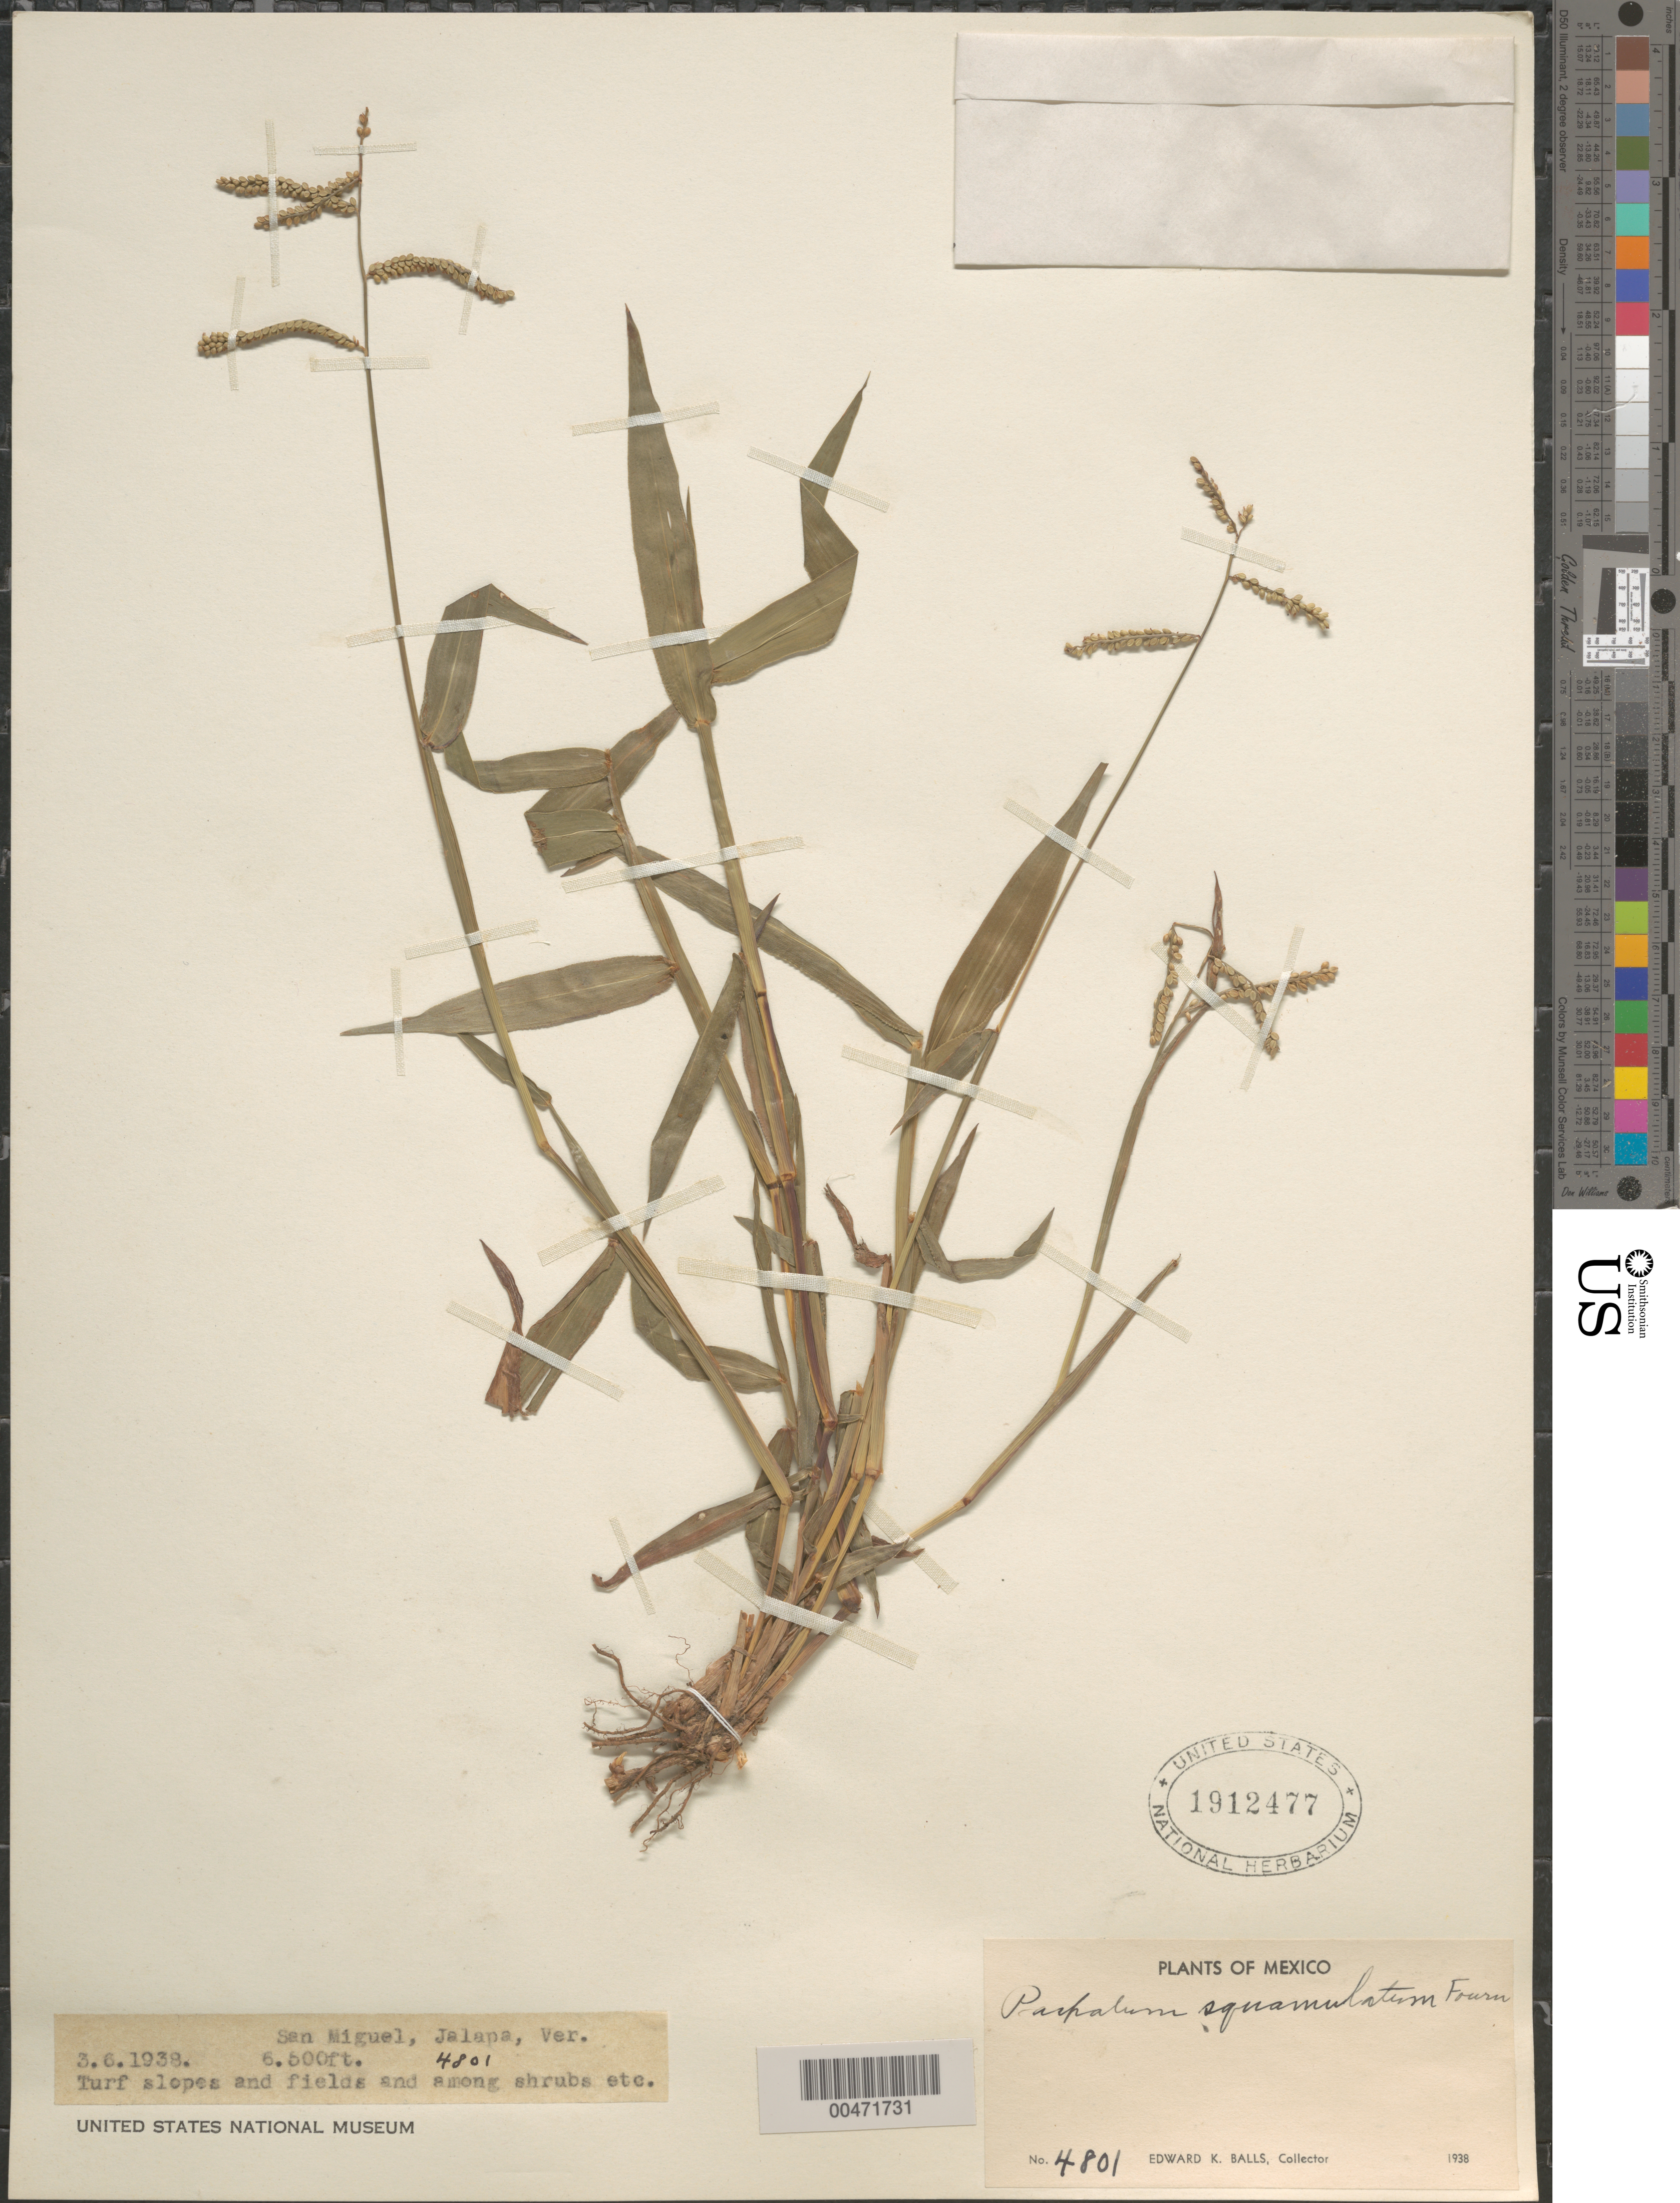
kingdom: Plantae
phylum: Tracheophyta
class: Liliopsida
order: Poales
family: Poaceae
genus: Paspalum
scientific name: Paspalum squamulatum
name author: E. Fourn.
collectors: E. K. Balls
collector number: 4801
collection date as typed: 6 Mar 1938 or 3 Jun 1938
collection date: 1938-03-06 or 1938-06-03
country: Mexico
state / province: Veracruz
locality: San Miguel, Jalapa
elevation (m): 1981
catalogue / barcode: US 1912477